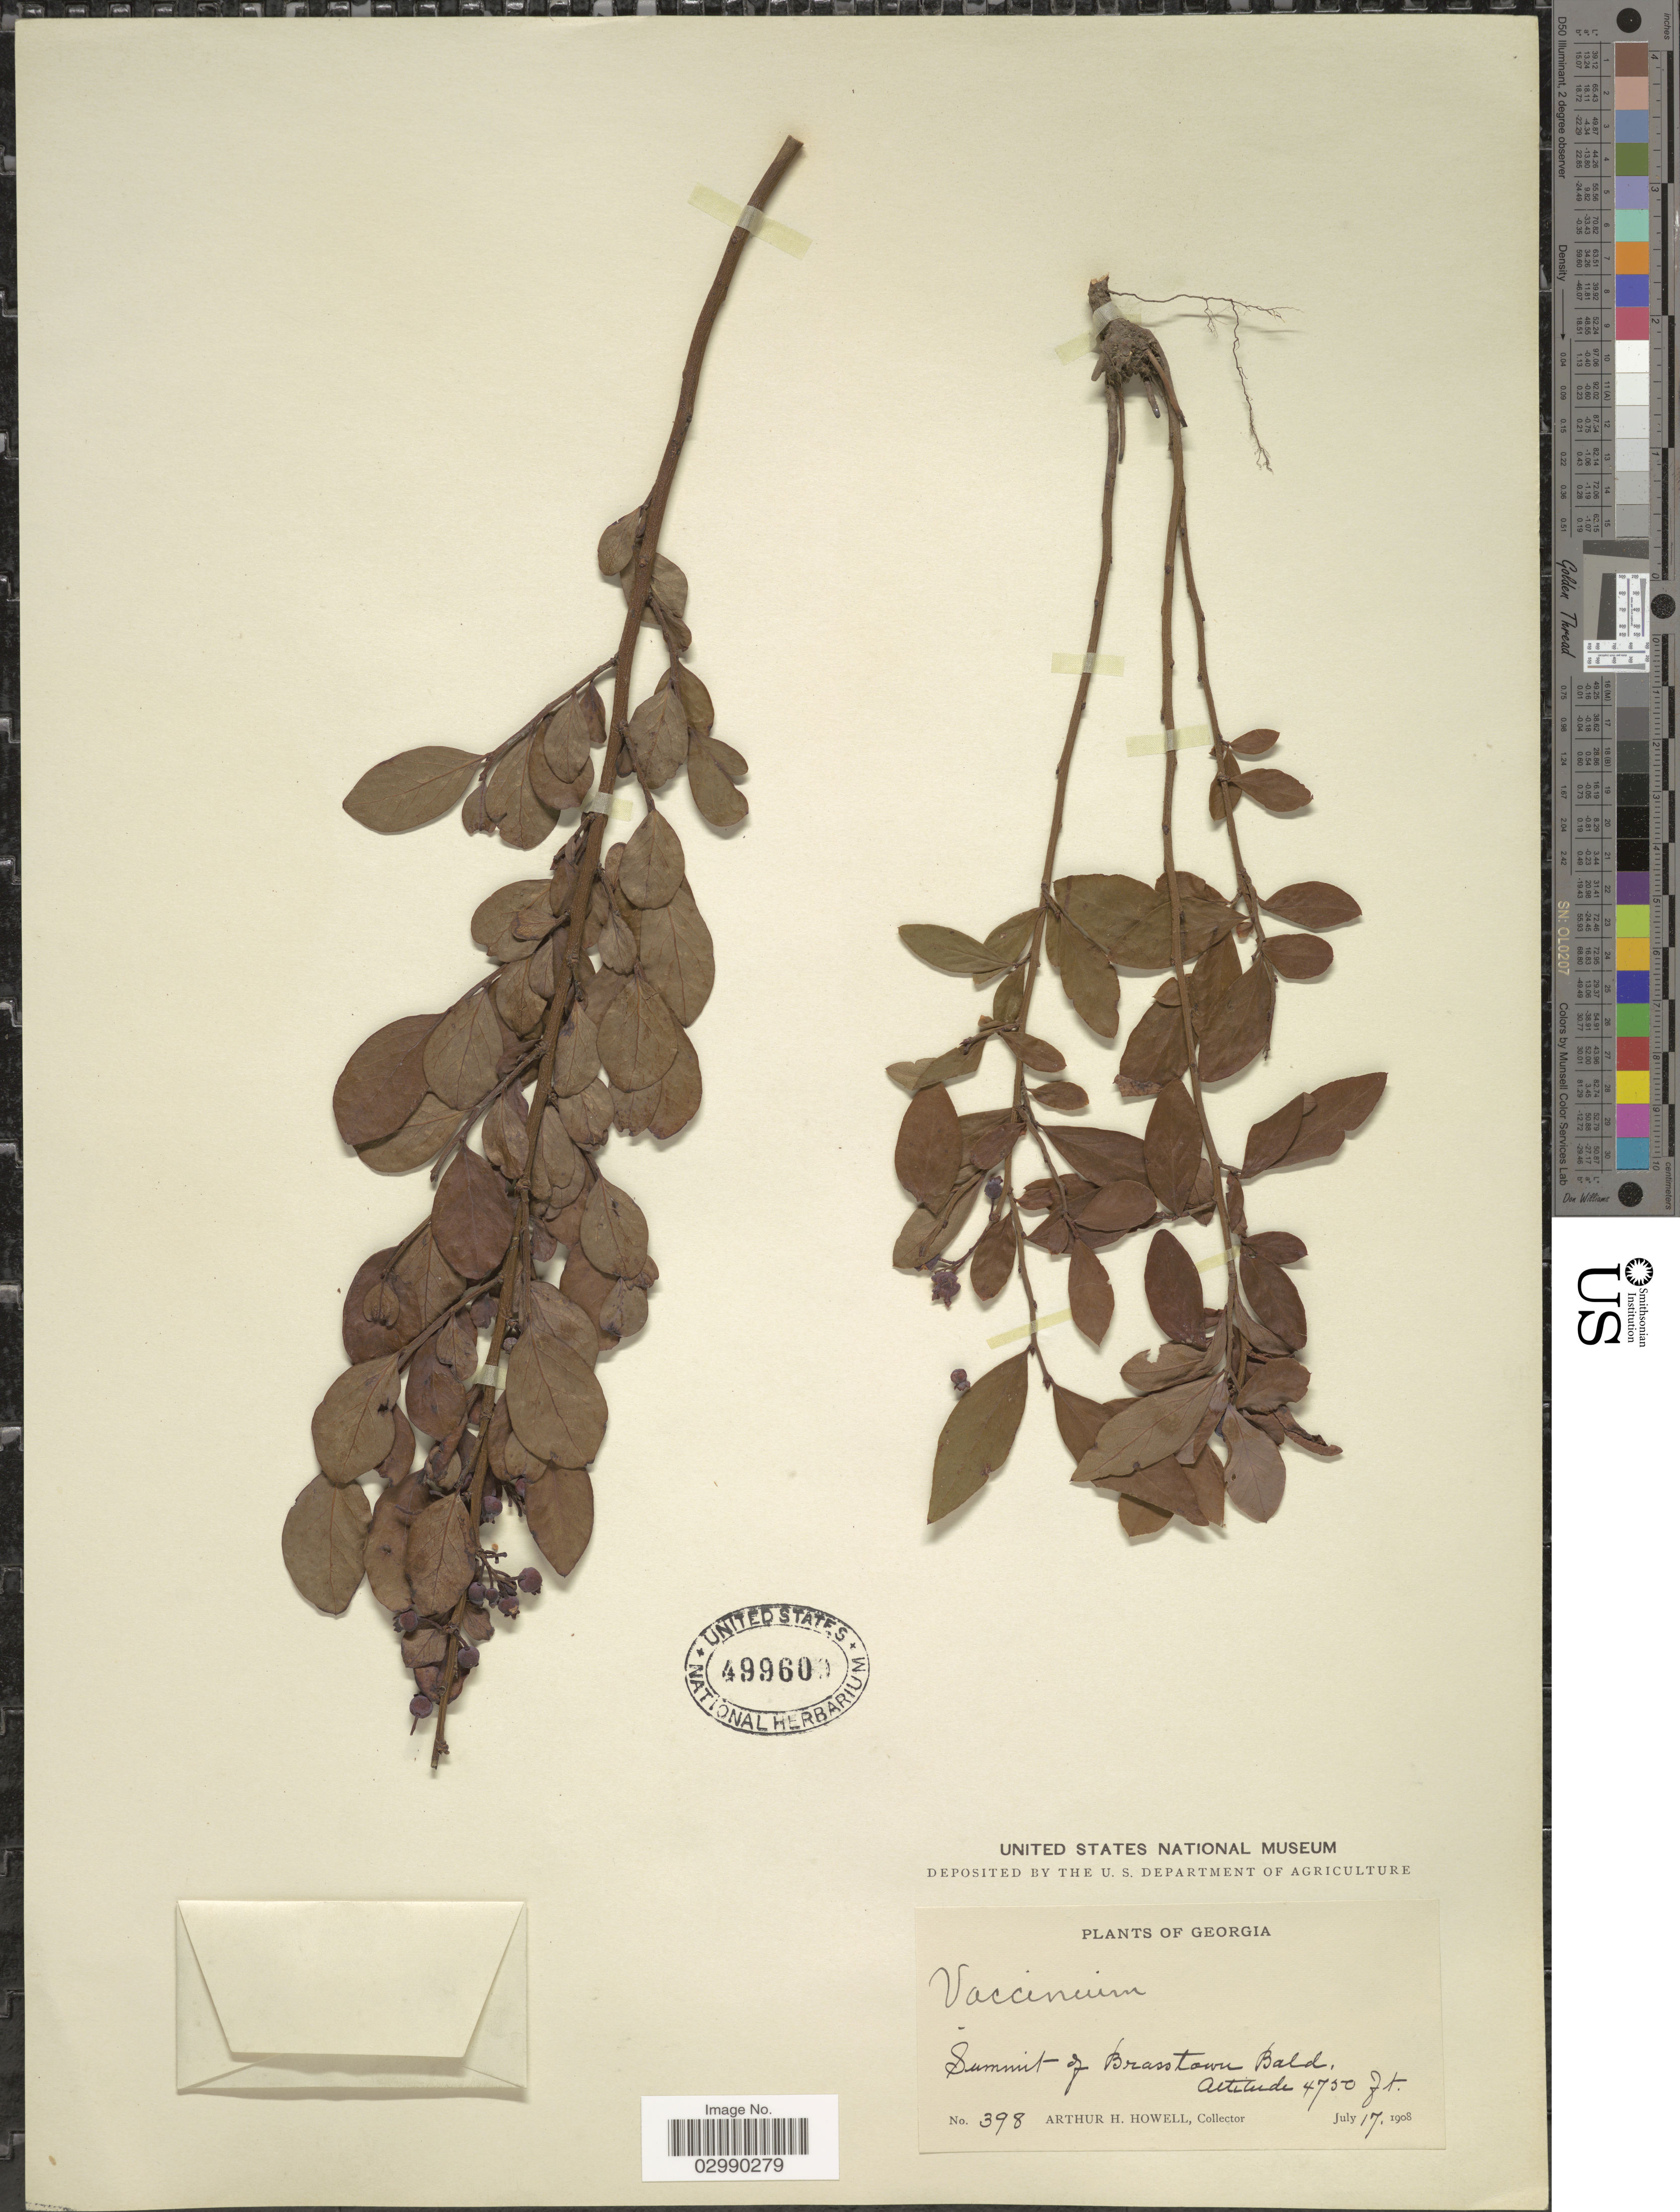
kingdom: Plantae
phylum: Tracheophyta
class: Magnoliopsida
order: Ericales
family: Ericaceae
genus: Vaccinium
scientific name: Vaccinium vacillans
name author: Kalm ex Torr.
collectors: A. H. Howell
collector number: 398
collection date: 1908-07-17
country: United States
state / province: Georgia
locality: Summit of Brasstown Bald.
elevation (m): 1448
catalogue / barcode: US 499600